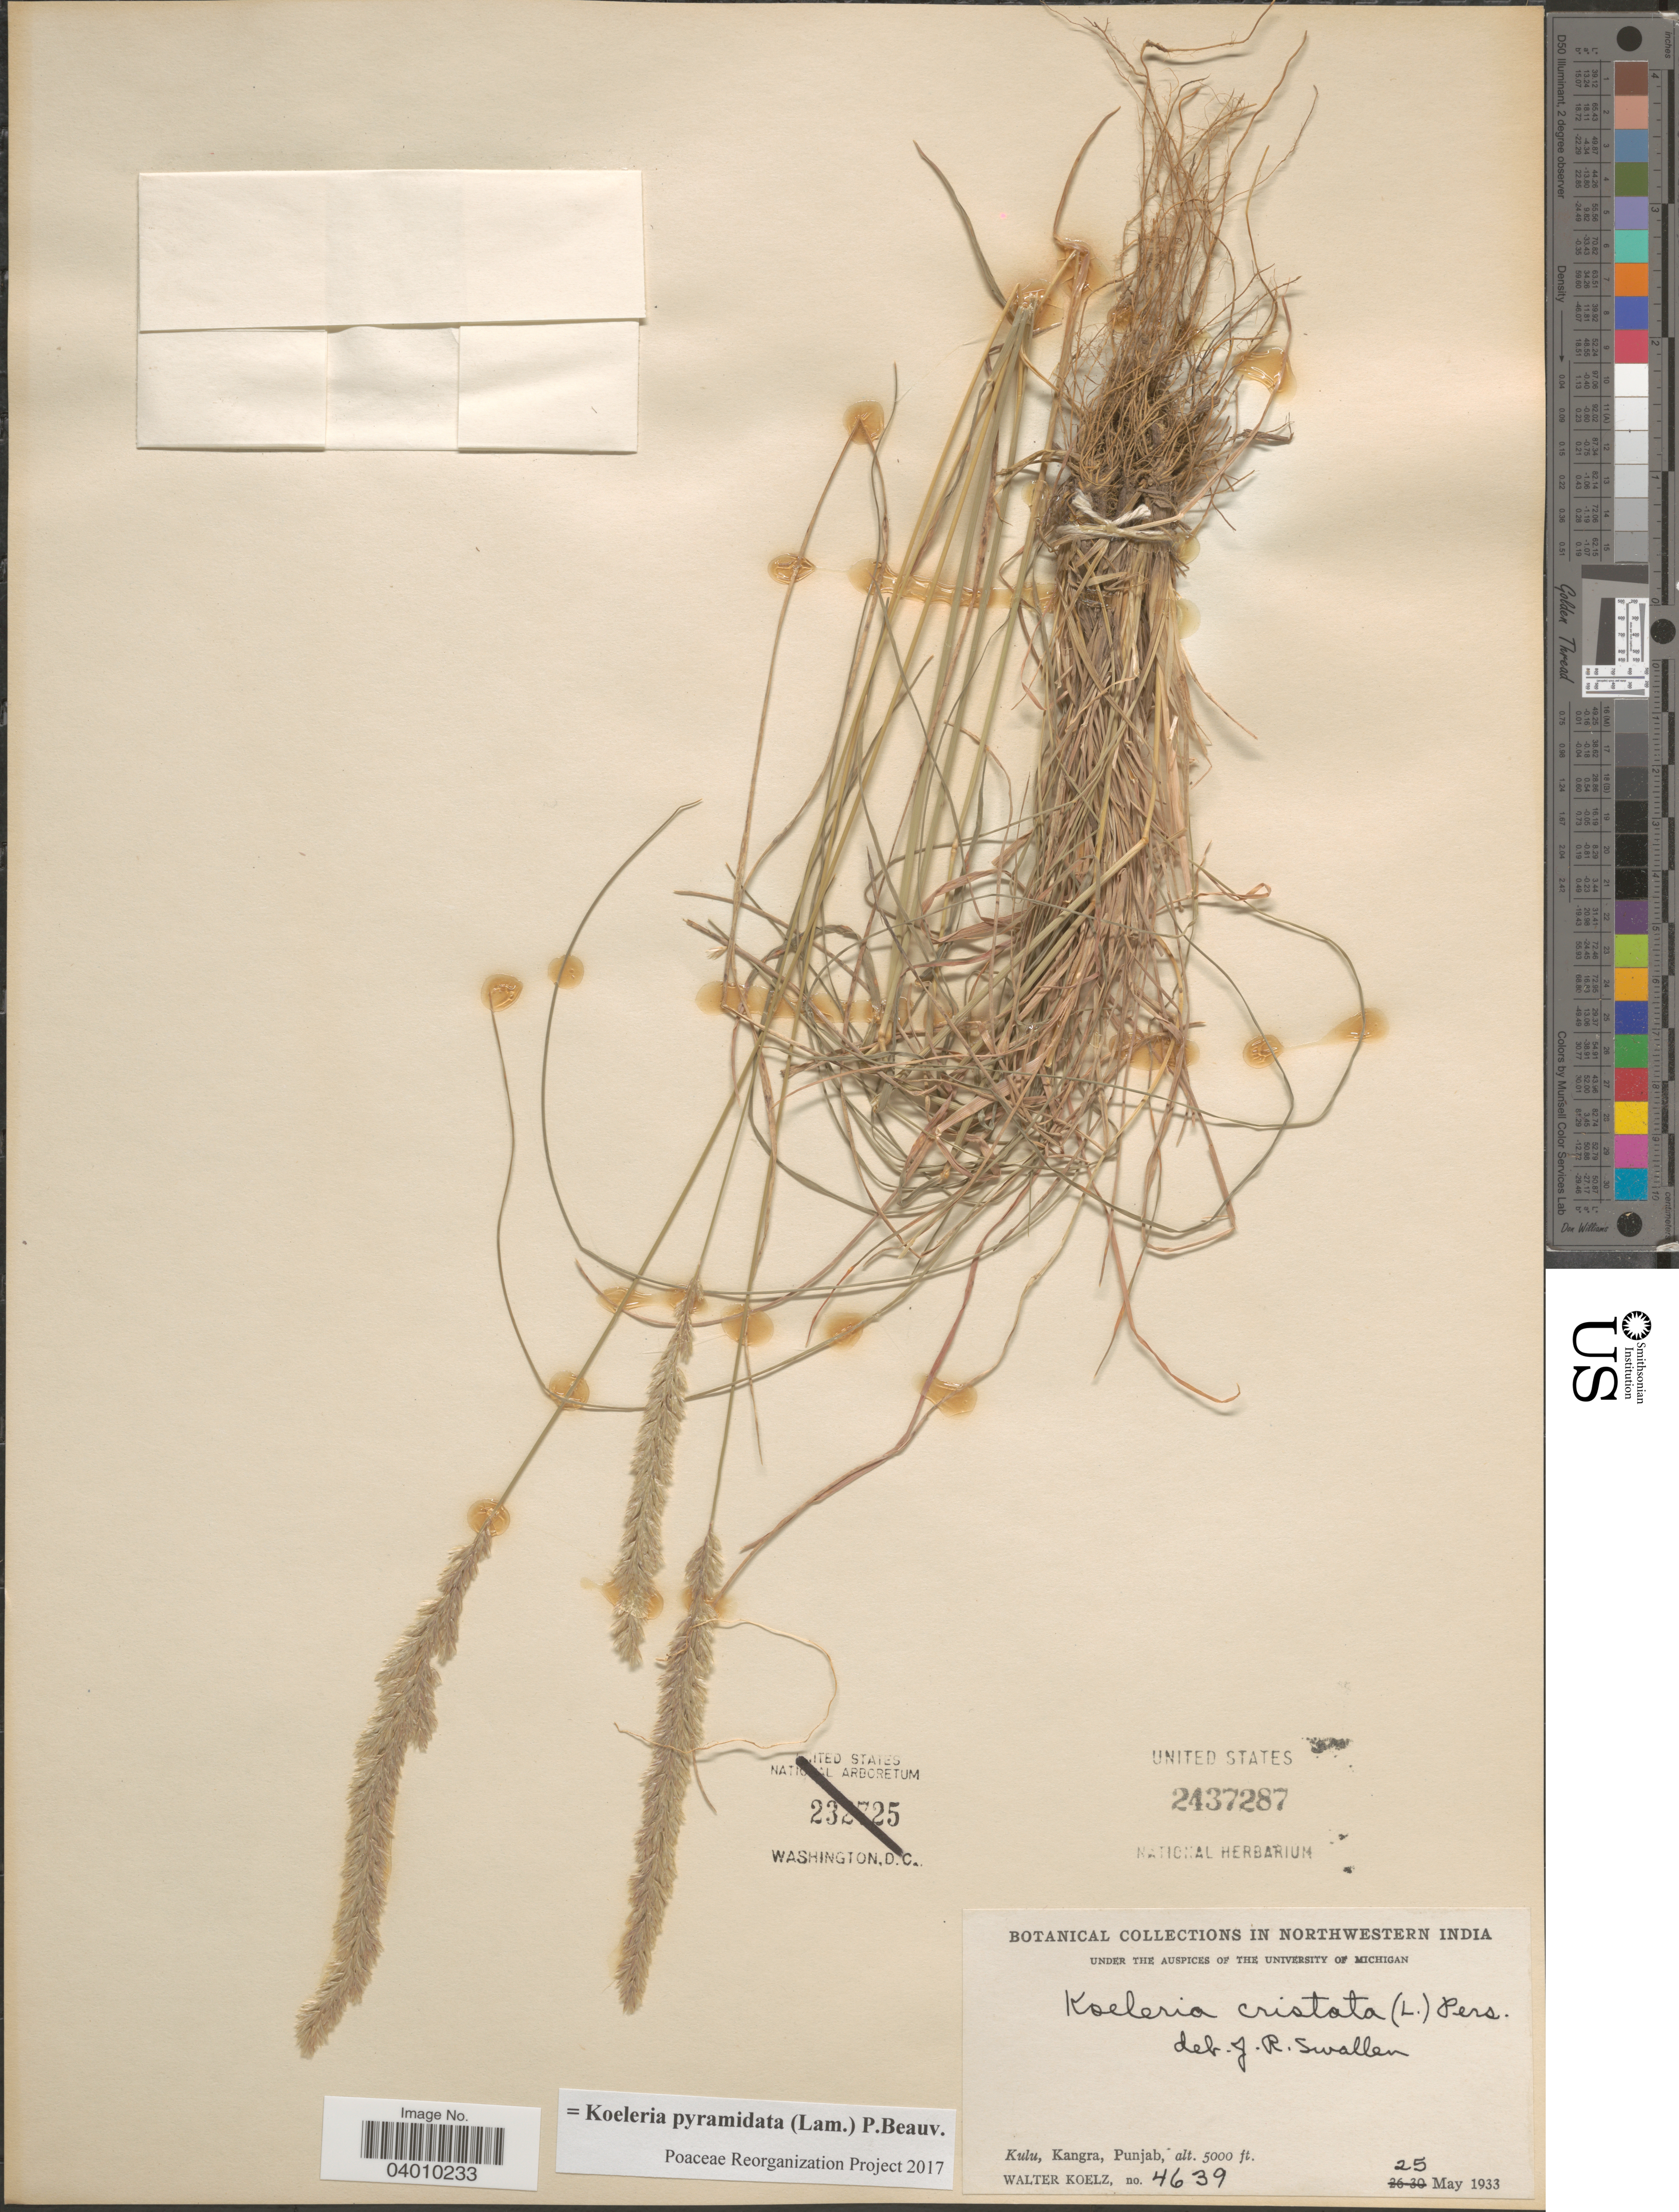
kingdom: Plantae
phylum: Tracheophyta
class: Liliopsida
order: Poales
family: Poaceae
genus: Koeleria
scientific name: Koeleria pyramidata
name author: (Lam.) P. Beauv.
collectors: W. N. Koelz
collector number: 4639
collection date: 1933-05-25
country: India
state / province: Punjab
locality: Northwestern India. Kulu, Kangra, Punjab.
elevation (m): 1524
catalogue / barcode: US 2437287